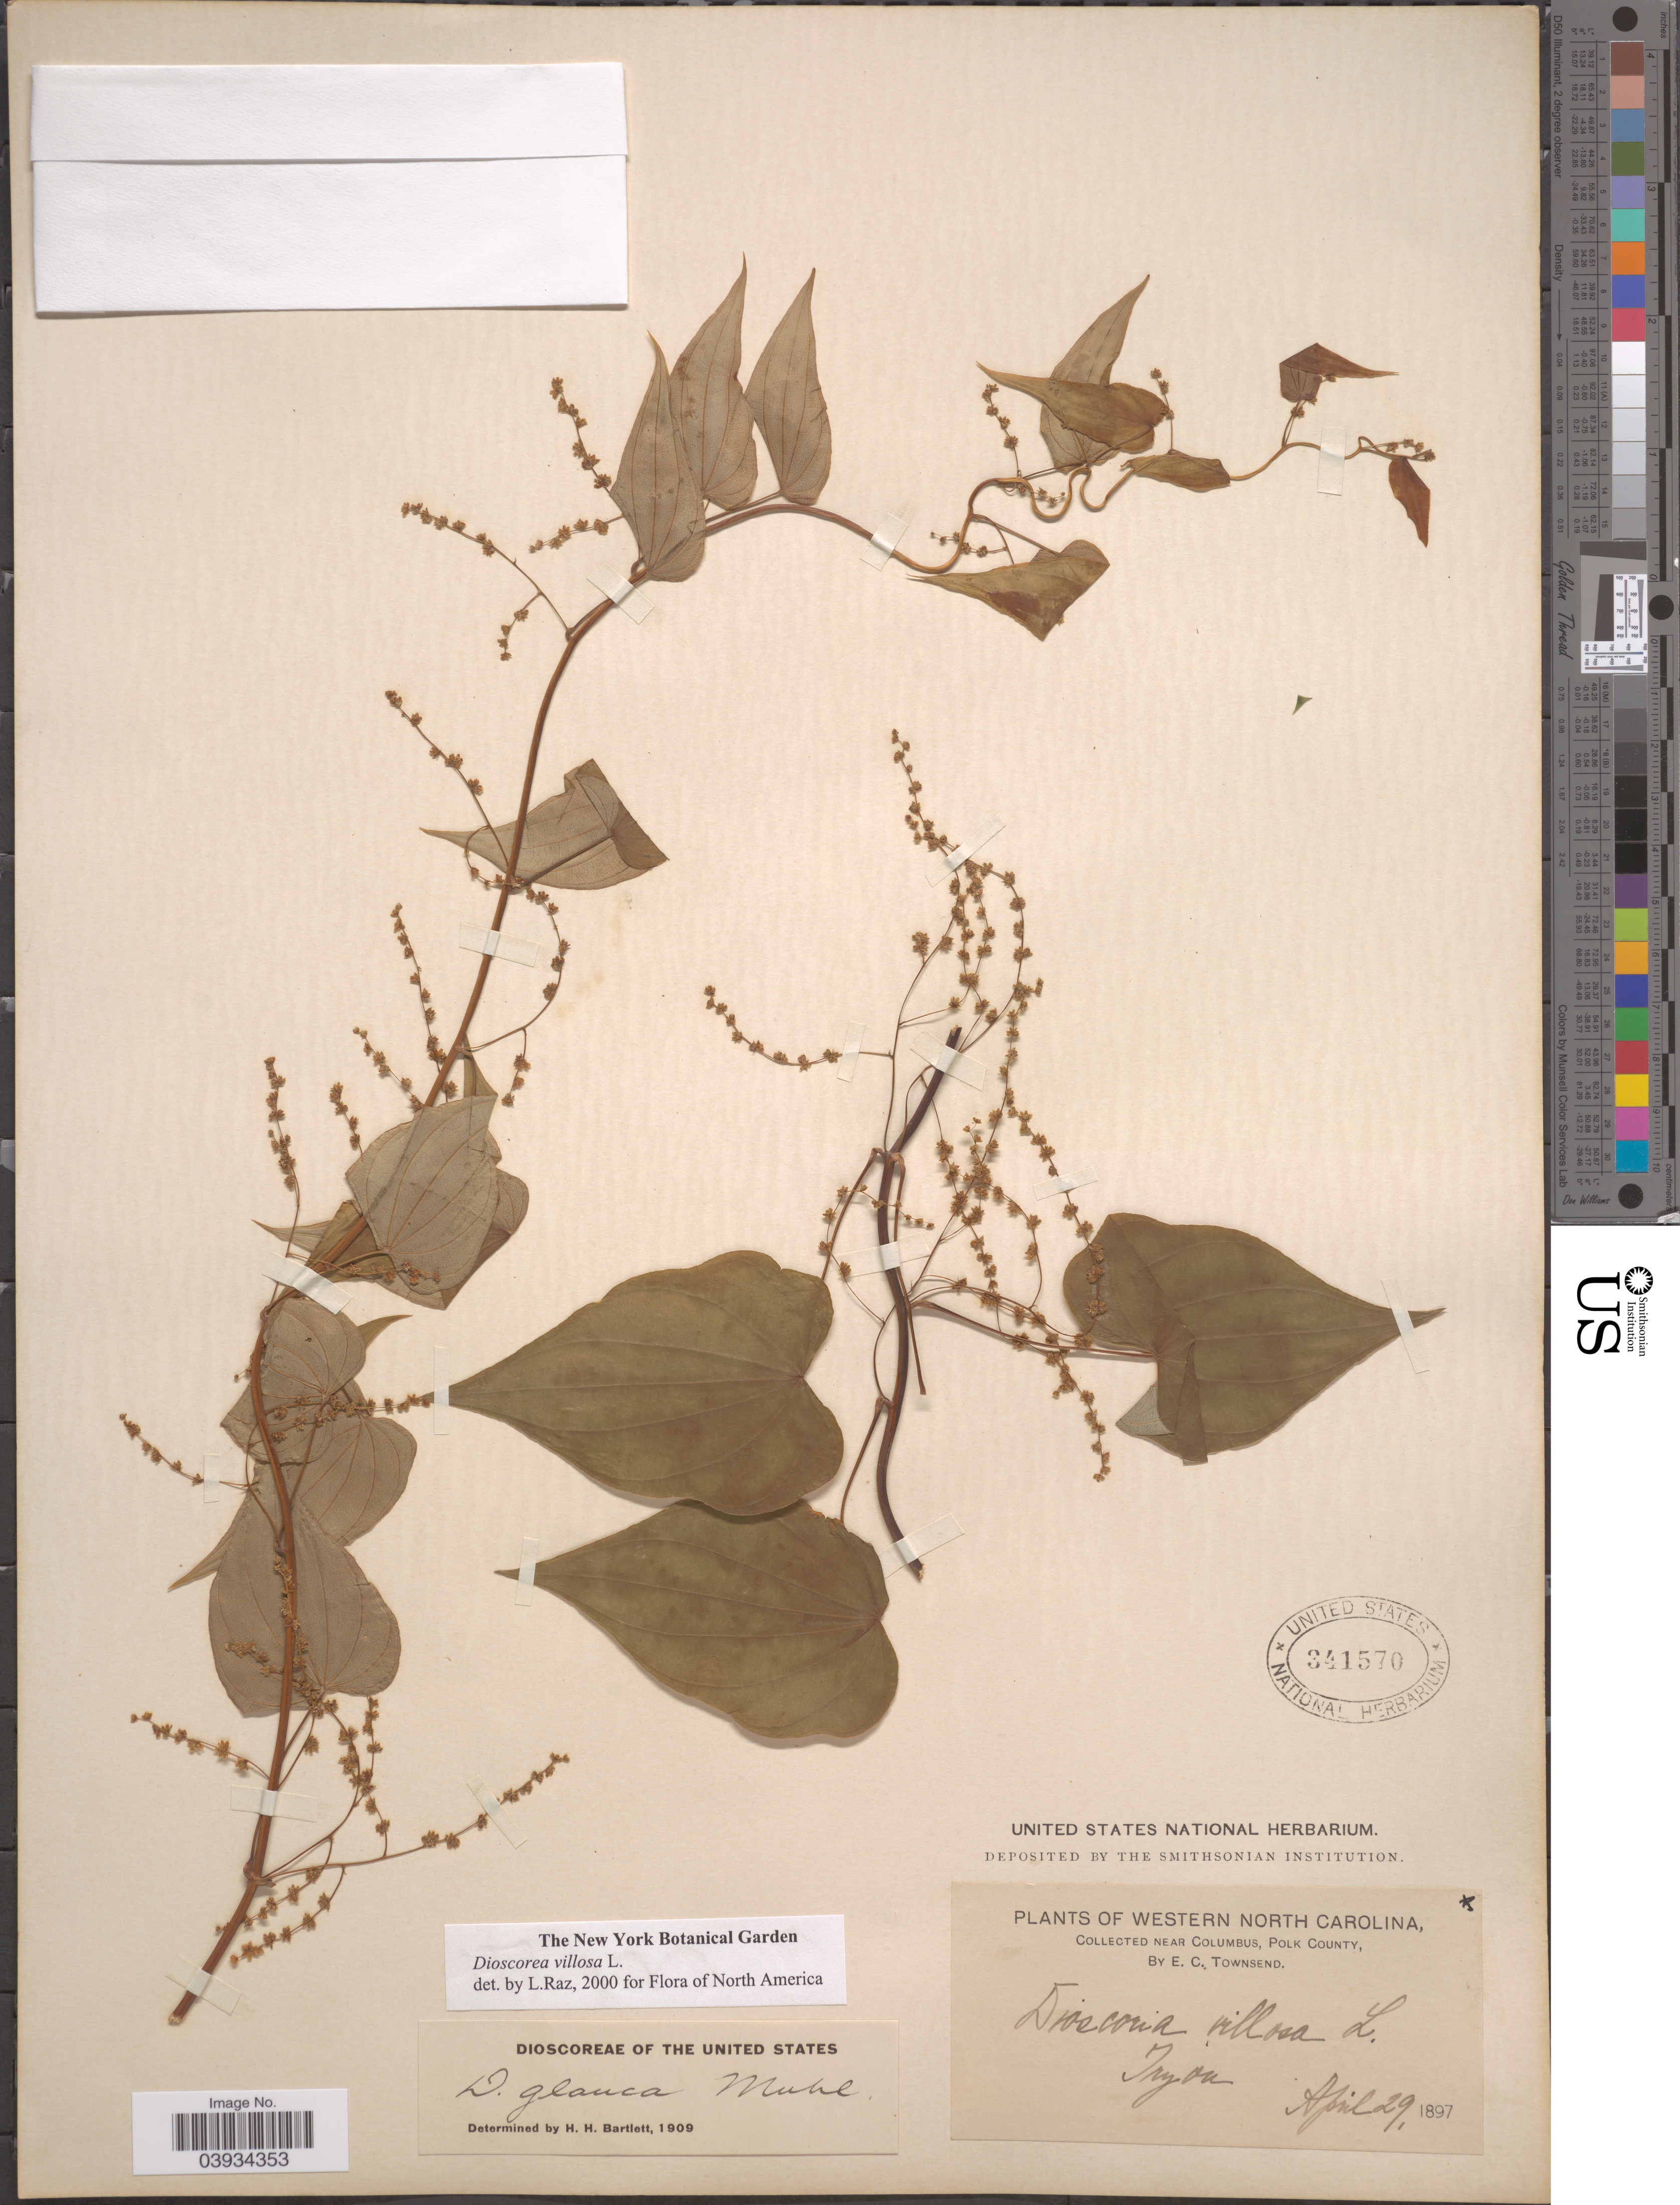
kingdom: Plantae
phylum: Tracheophyta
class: Liliopsida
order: Dioscoreales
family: Dioscoreaceae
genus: Dioscorea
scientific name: Dioscorea villosa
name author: L.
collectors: E. C. Townsend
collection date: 1897-04-29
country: United States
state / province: North Carolina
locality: Western North Carolina. Near Columbus, Polk County. Tryon.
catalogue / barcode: US 341570